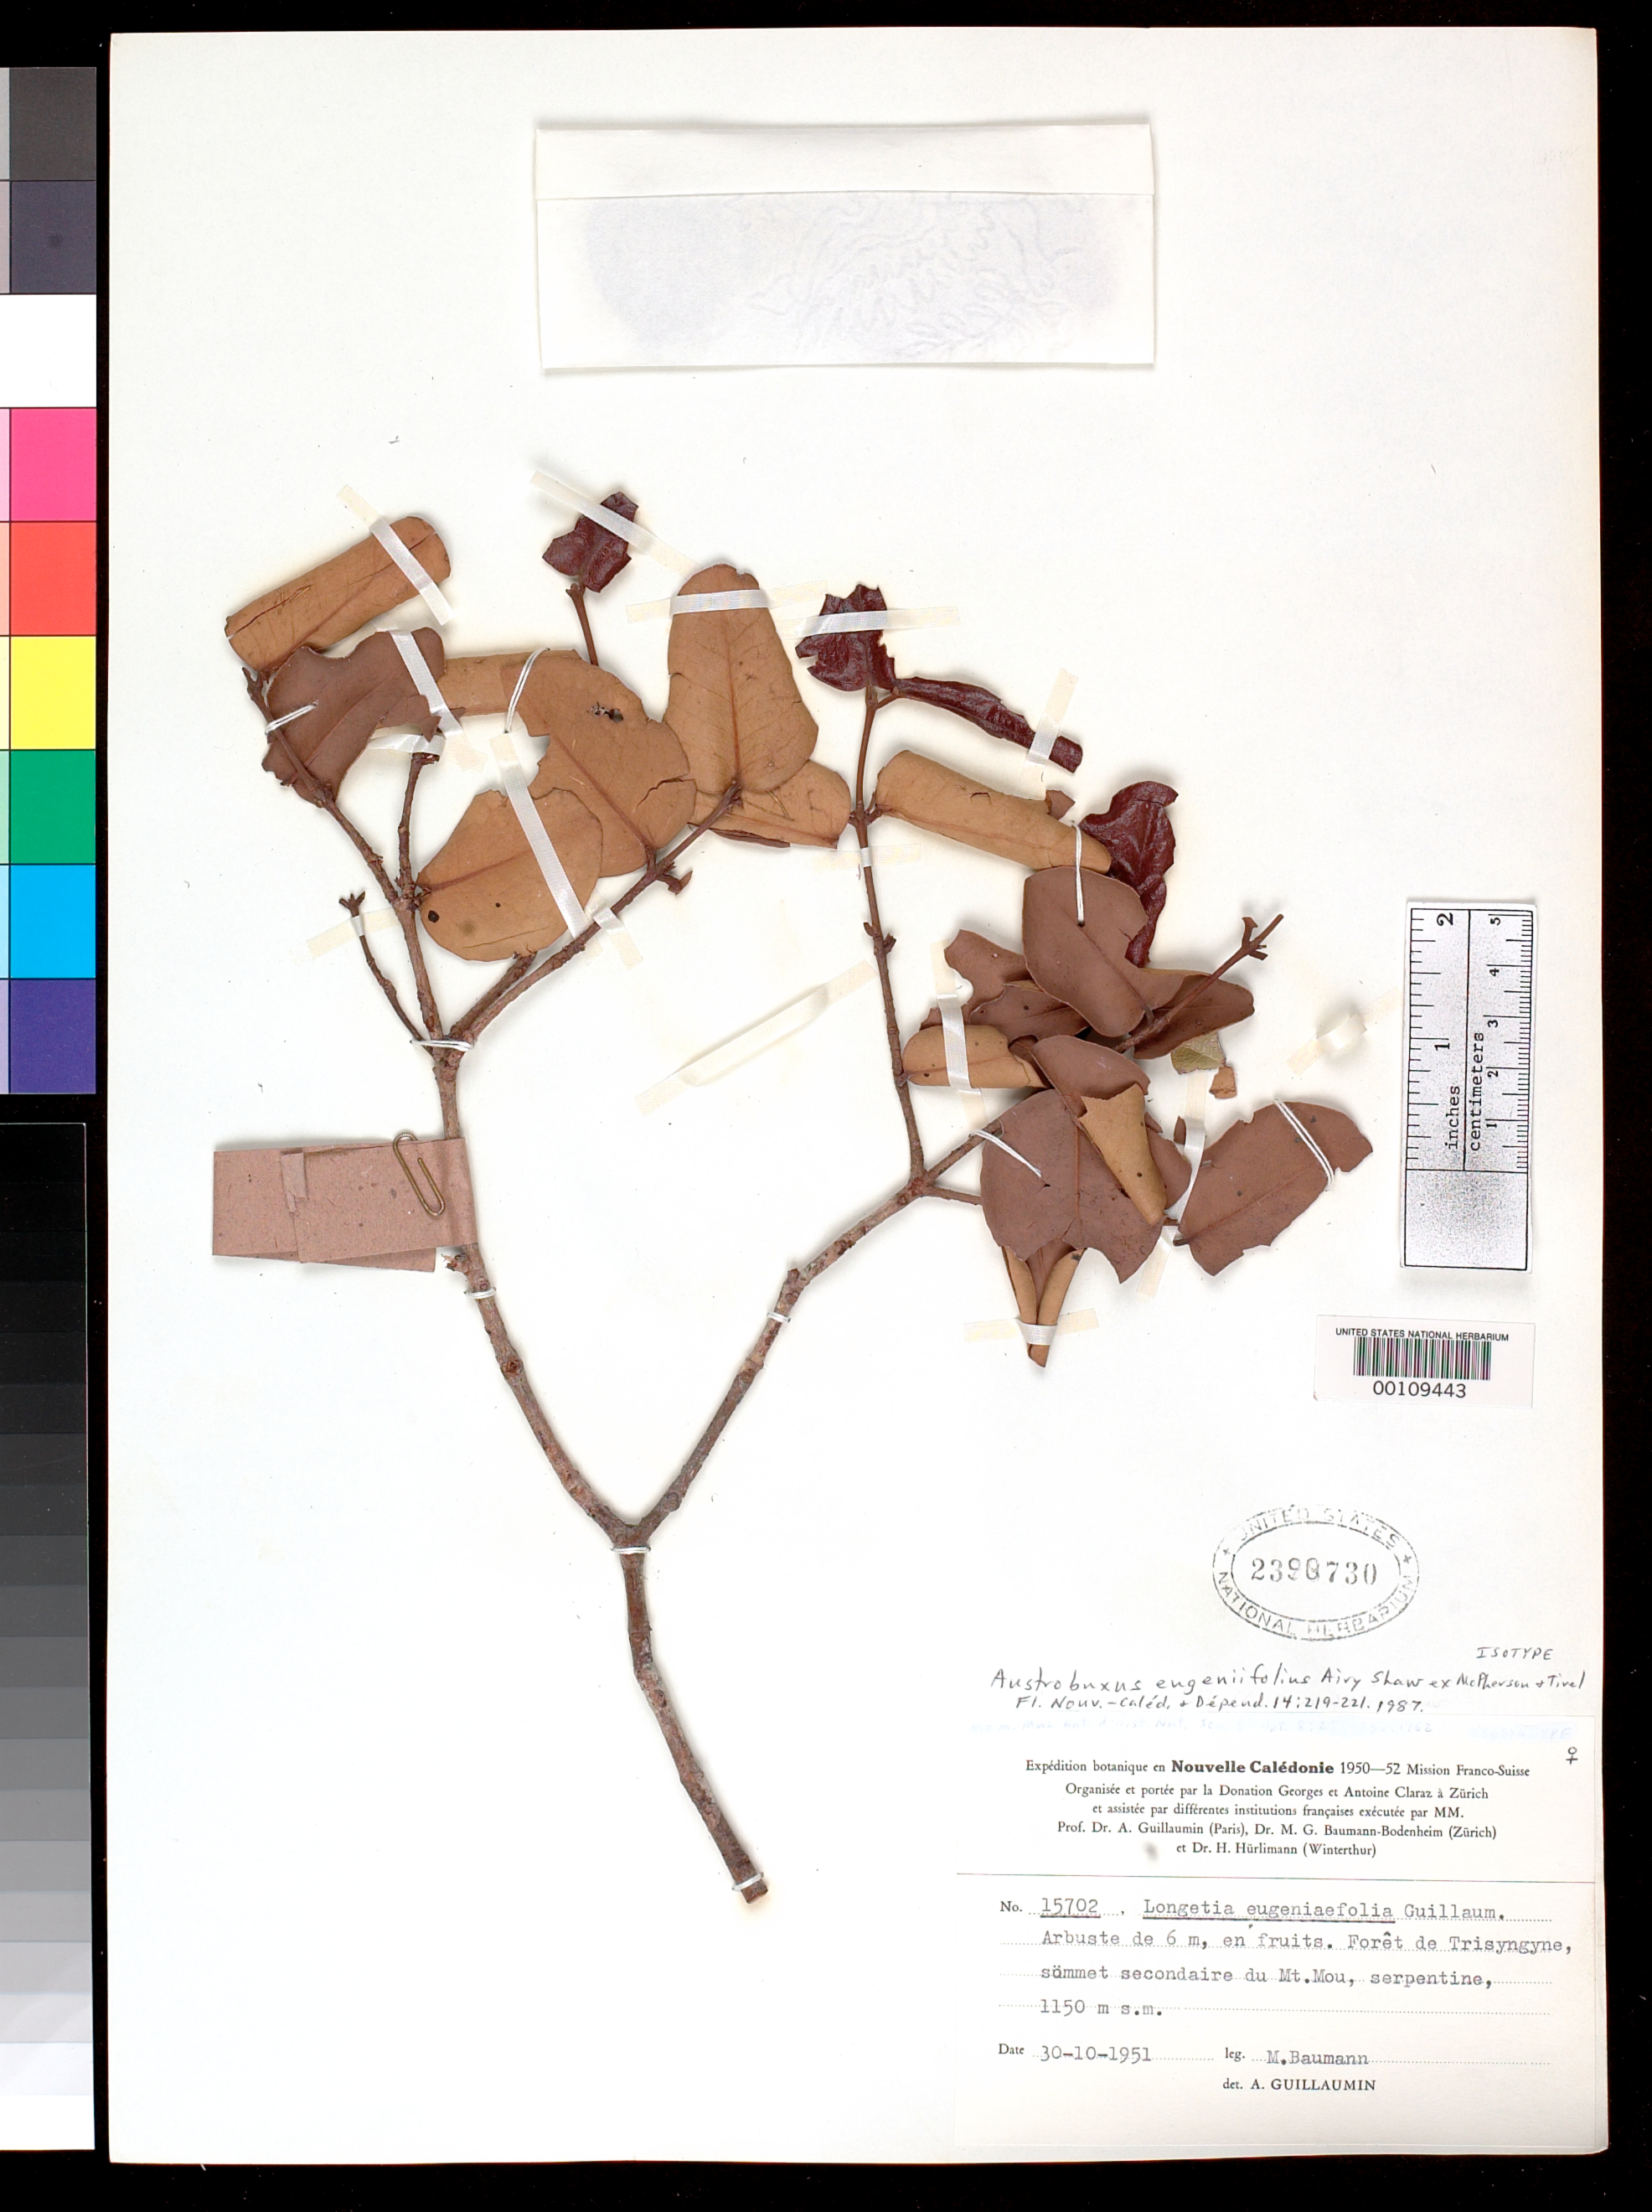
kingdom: Plantae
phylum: Tracheophyta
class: Magnoliopsida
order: Malpighiales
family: Picrodendraceae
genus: Austrobuxus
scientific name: Austrobuxus eugeniifolius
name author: Airy Shaw ex McPherson & Tirel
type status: Isotype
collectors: M. G. Baumann-Bodenheim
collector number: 15702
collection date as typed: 30 Oct 1951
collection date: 1951-10-30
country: New Caledonia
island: New Caledonia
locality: Forêt de Trisyngyne, sommet secondaire du Mt. Mou.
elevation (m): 1150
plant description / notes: Cited as one of two "types" of Longetia eugeniaefolia Guillaumin, nom. inval. (no single type designated, ICBN Art. 40.1). Isotype of name as validated by McPherson & Tirel.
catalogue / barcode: US 2390730